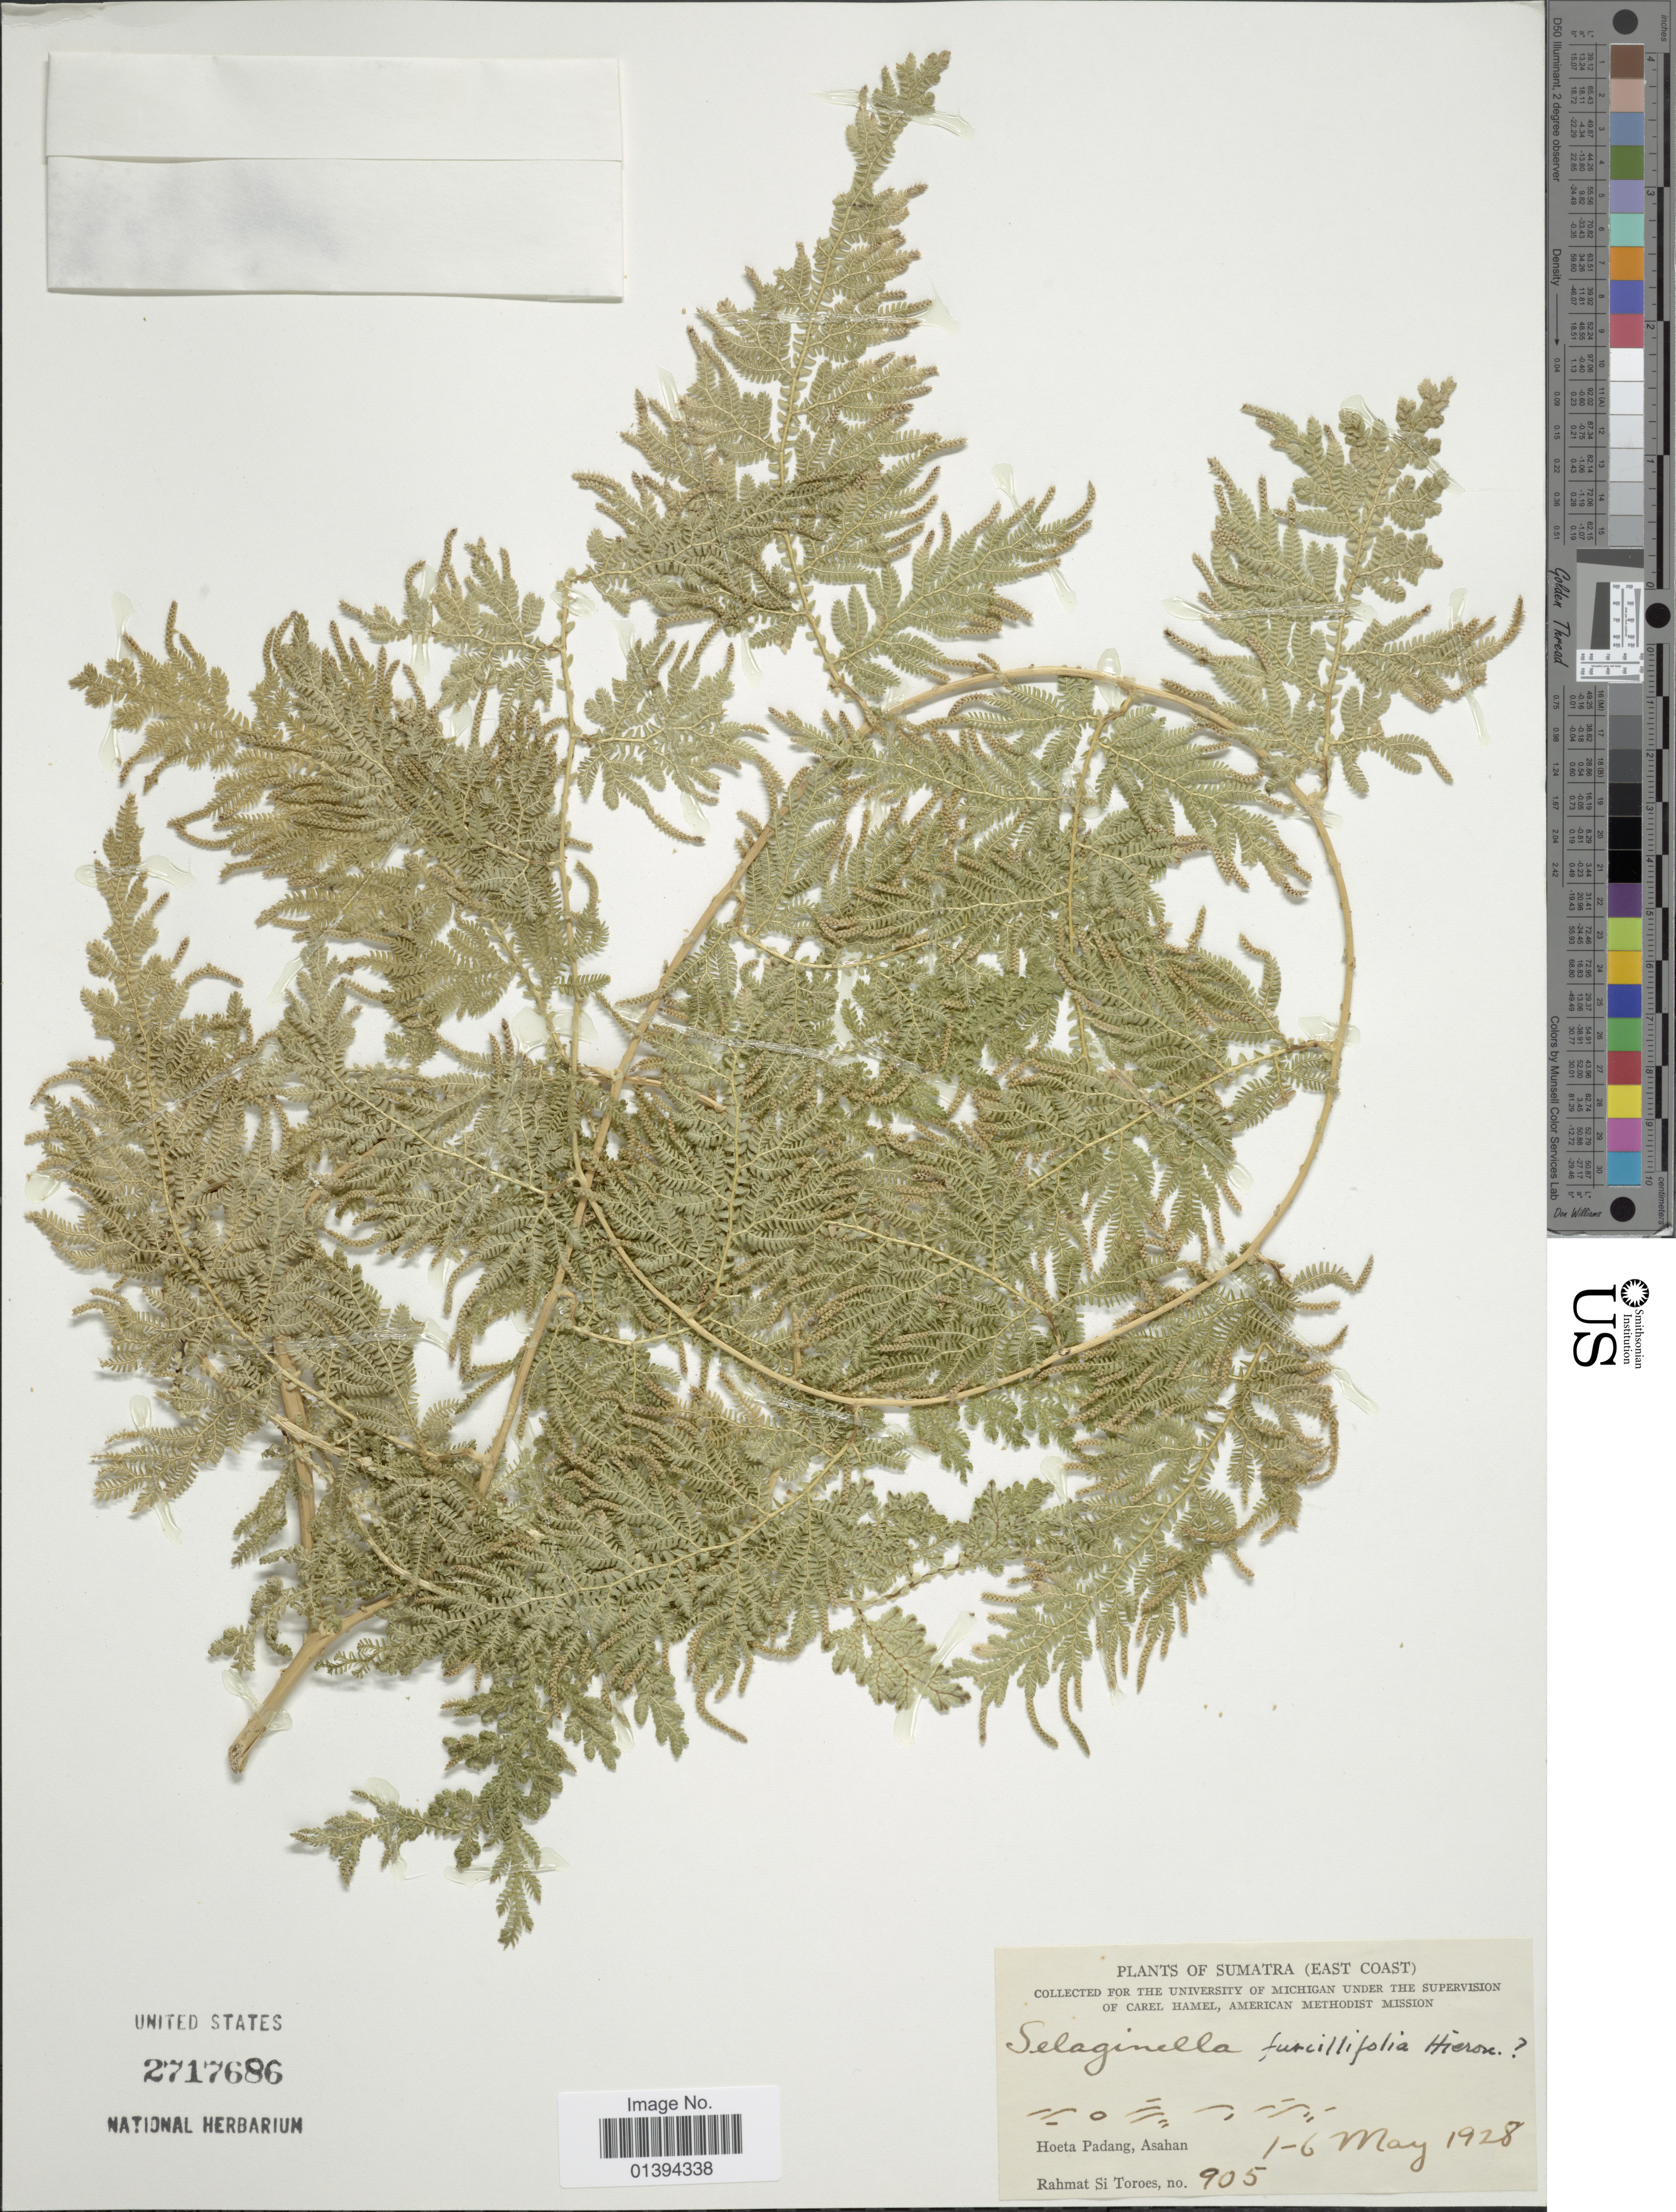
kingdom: Plantae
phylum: Tracheophyta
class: Lycopodiopsida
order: Selaginellales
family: Selaginellaceae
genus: Selaginella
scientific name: Selaginella sp.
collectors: Rahmat Si Boeea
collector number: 905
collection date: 1928-05-01/1928-05-06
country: Indonesia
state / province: Sumatra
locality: East Coast, Hoeta Padang, Asahan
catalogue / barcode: US 2717686